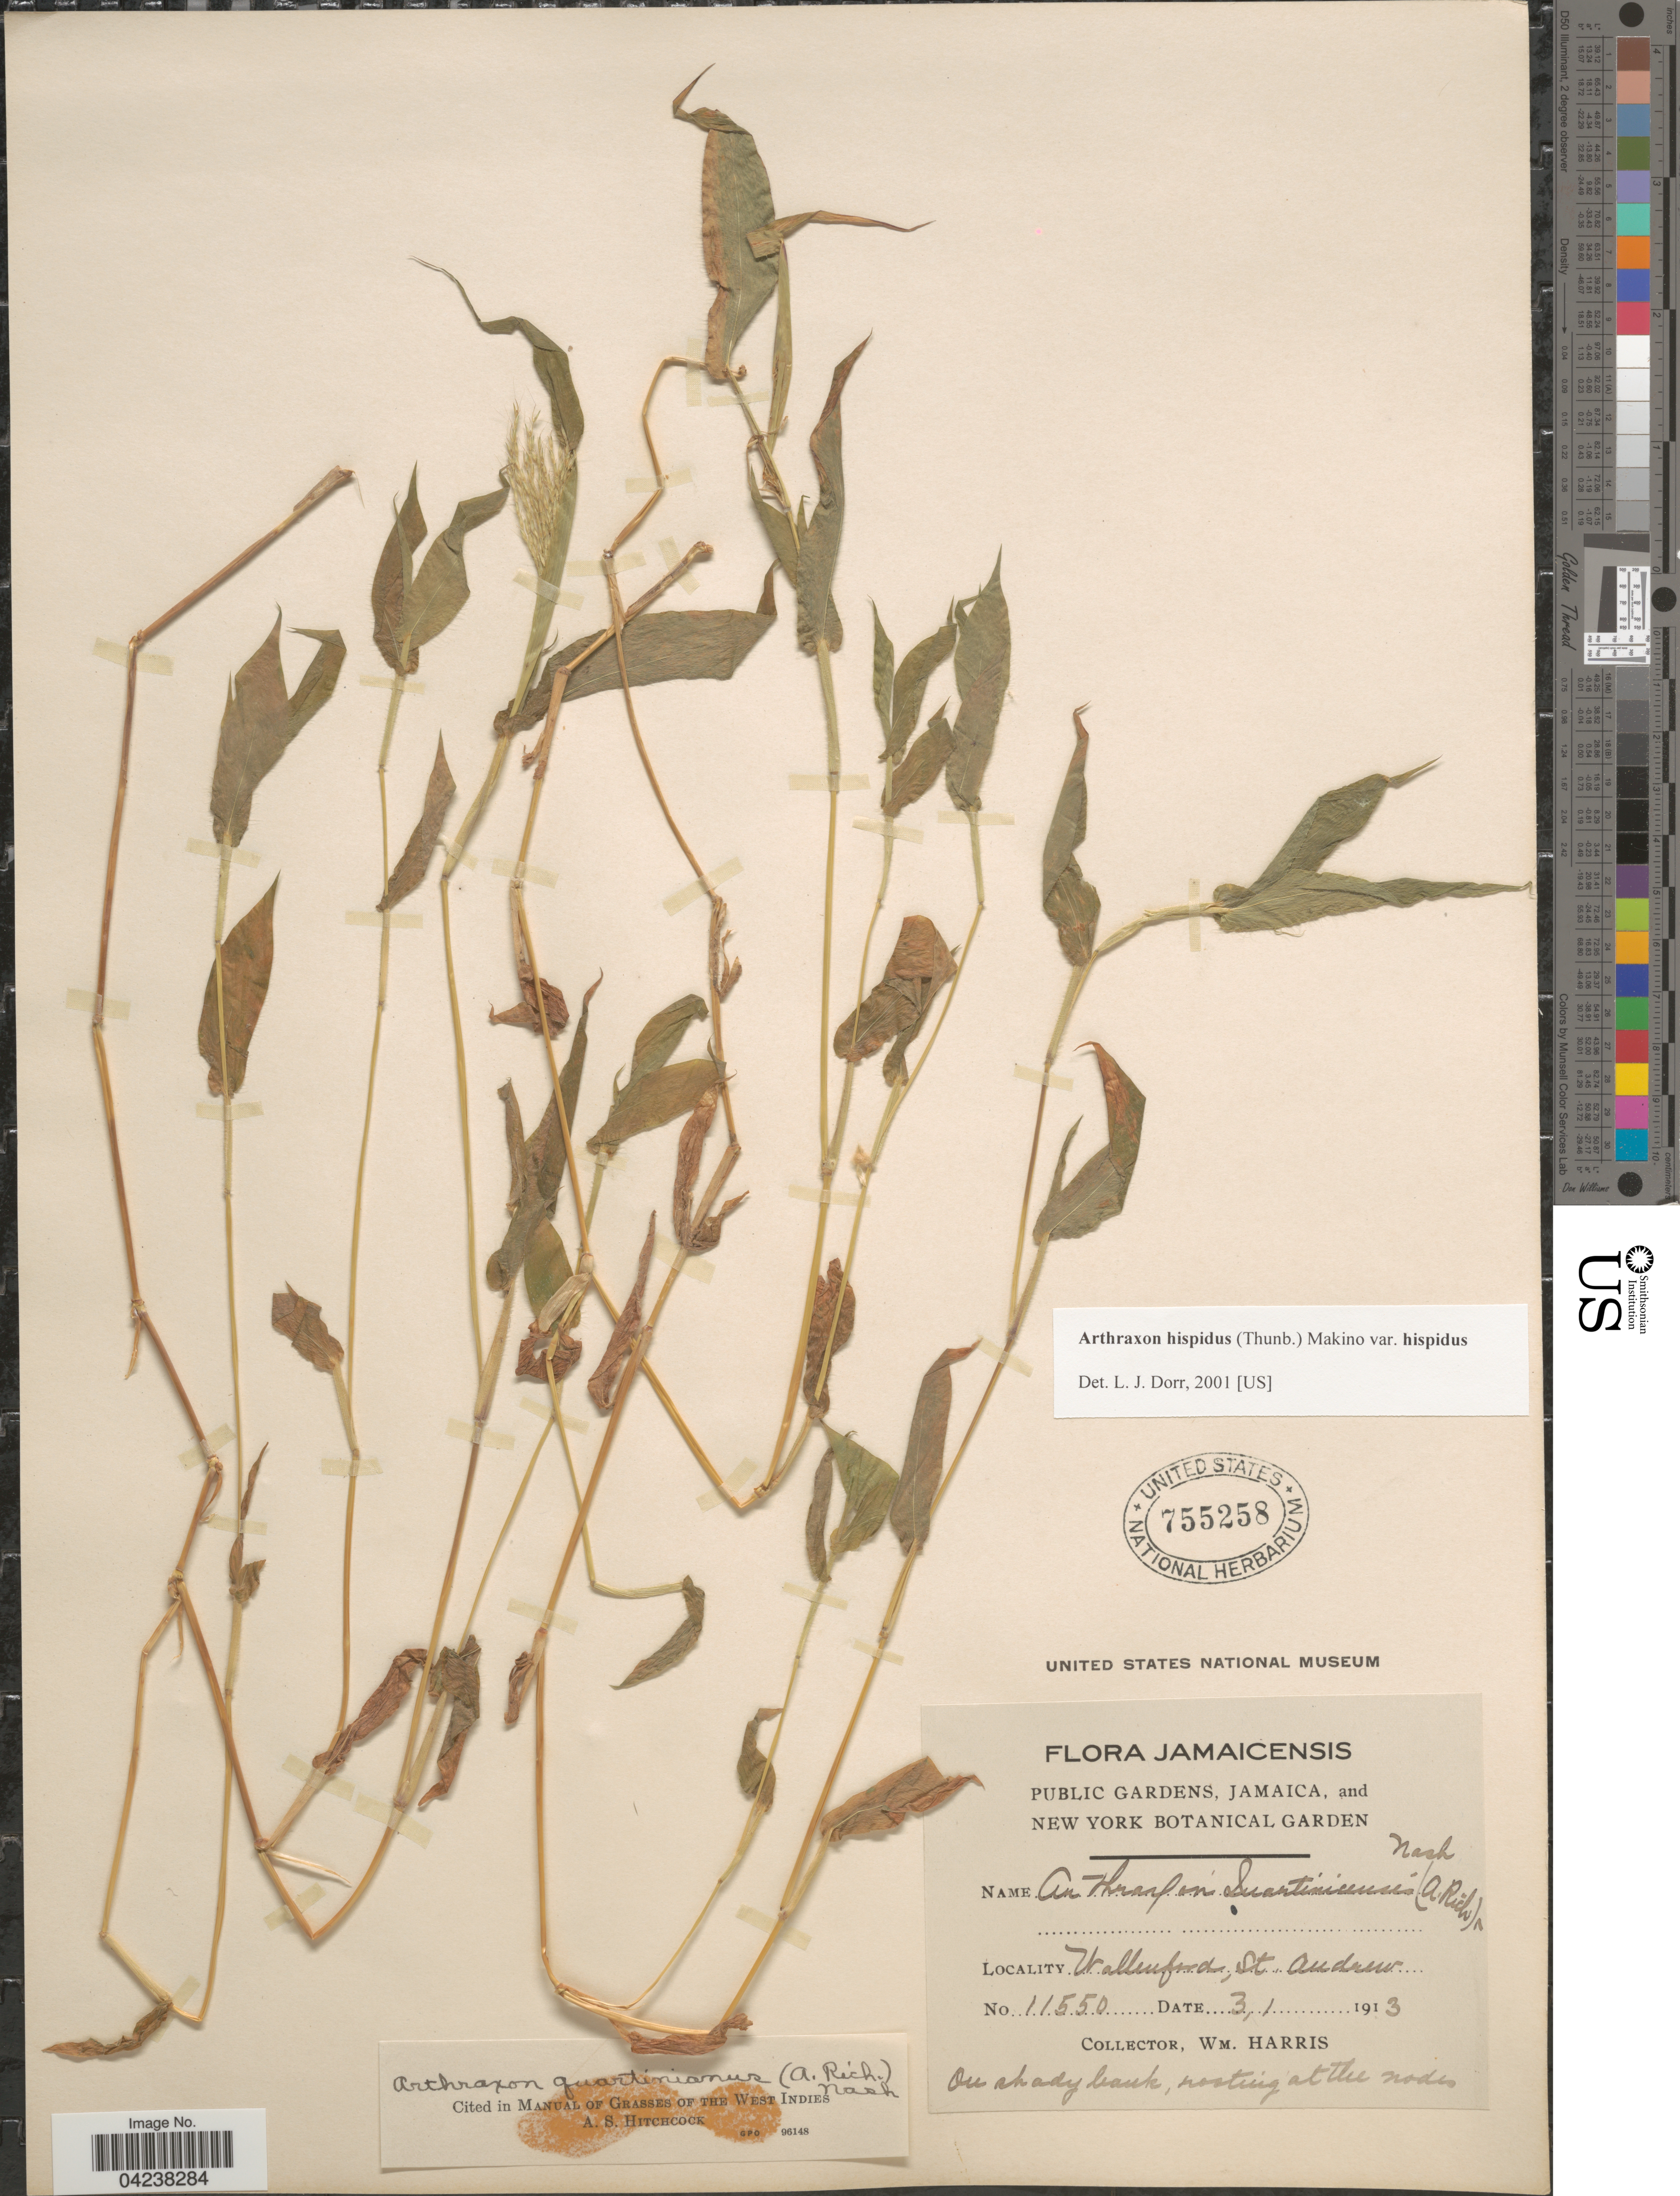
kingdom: Plantae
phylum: Tracheophyta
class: Liliopsida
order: Poales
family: Poaceae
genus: Arthraxon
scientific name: Arthraxon hispidus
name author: (Thunb.) Makino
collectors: W. H. Harris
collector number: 11550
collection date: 1913-01-03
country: Jamaica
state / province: Saint Andrew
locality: Wallenford, St. Andrews.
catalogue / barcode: US 755258